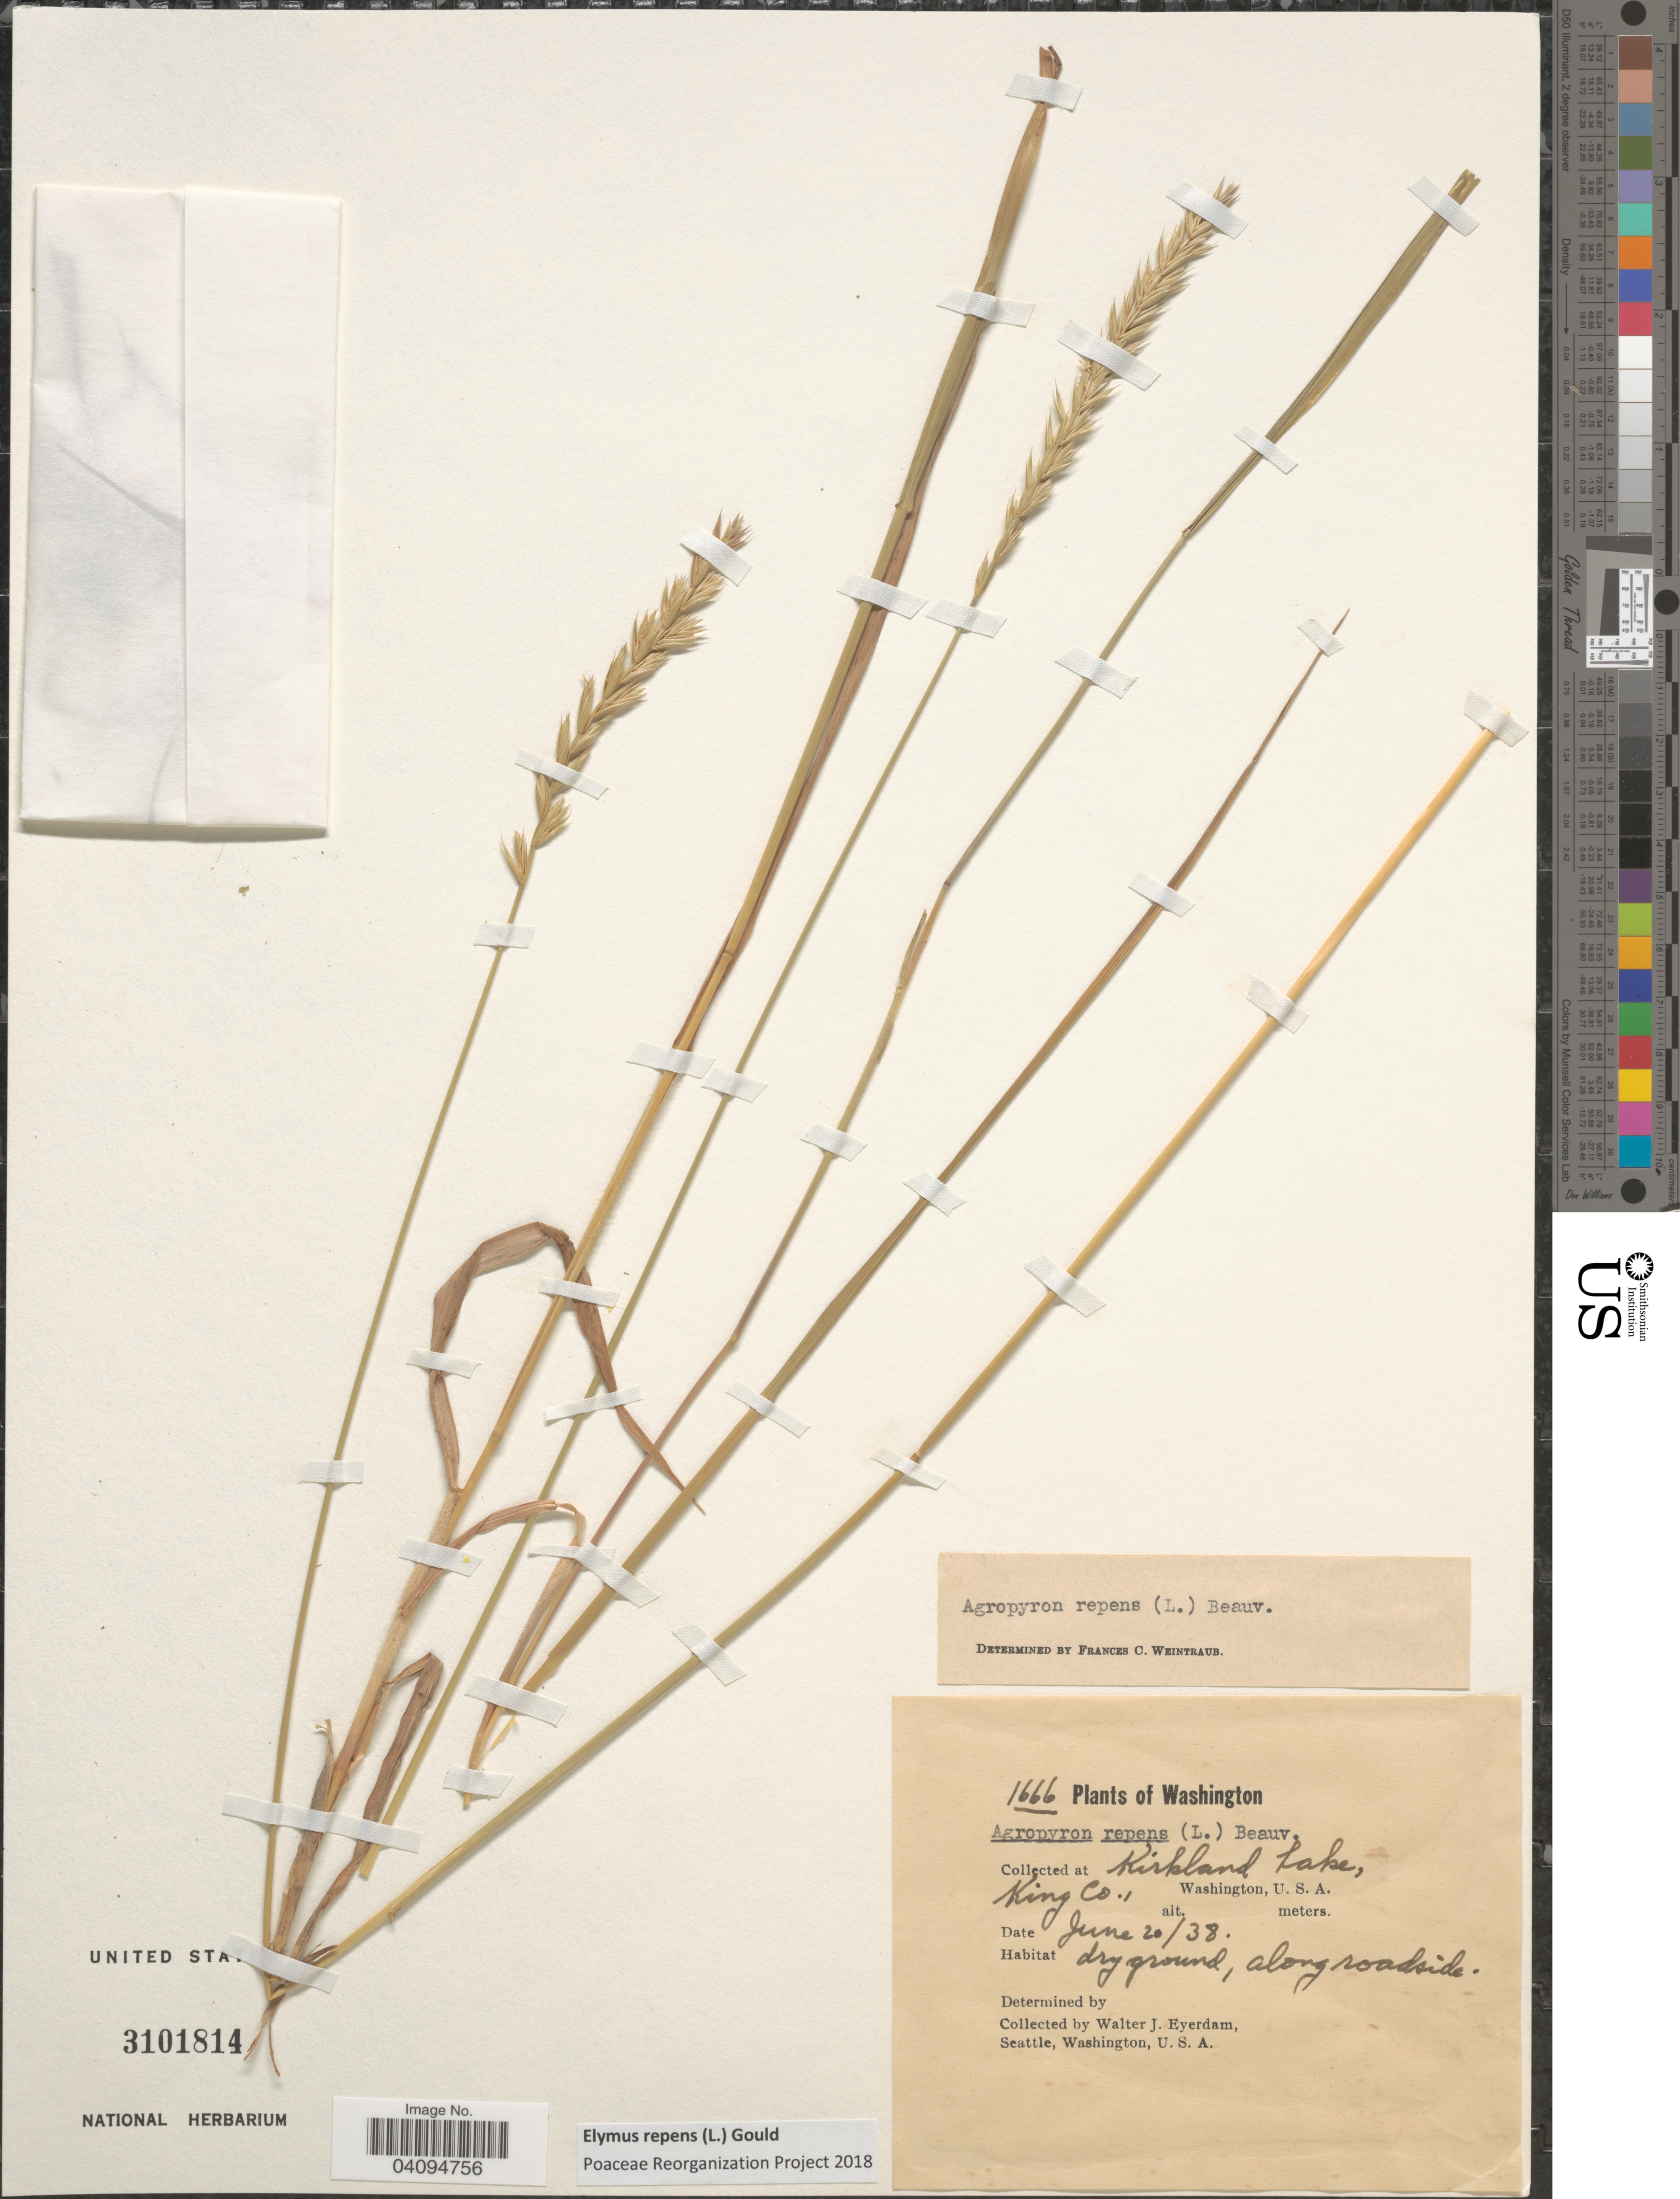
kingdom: Plantae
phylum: Tracheophyta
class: Liliopsida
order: Poales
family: Poaceae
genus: Elymus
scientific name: Elymus repens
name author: (L.) Gould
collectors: W. J. Eyerdam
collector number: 1666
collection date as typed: Transcribed d/m/y: 20/6/38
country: United States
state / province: Washington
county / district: King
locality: Kirkland Lake, King Co. Dry ground, along roadside.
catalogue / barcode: US 3101814